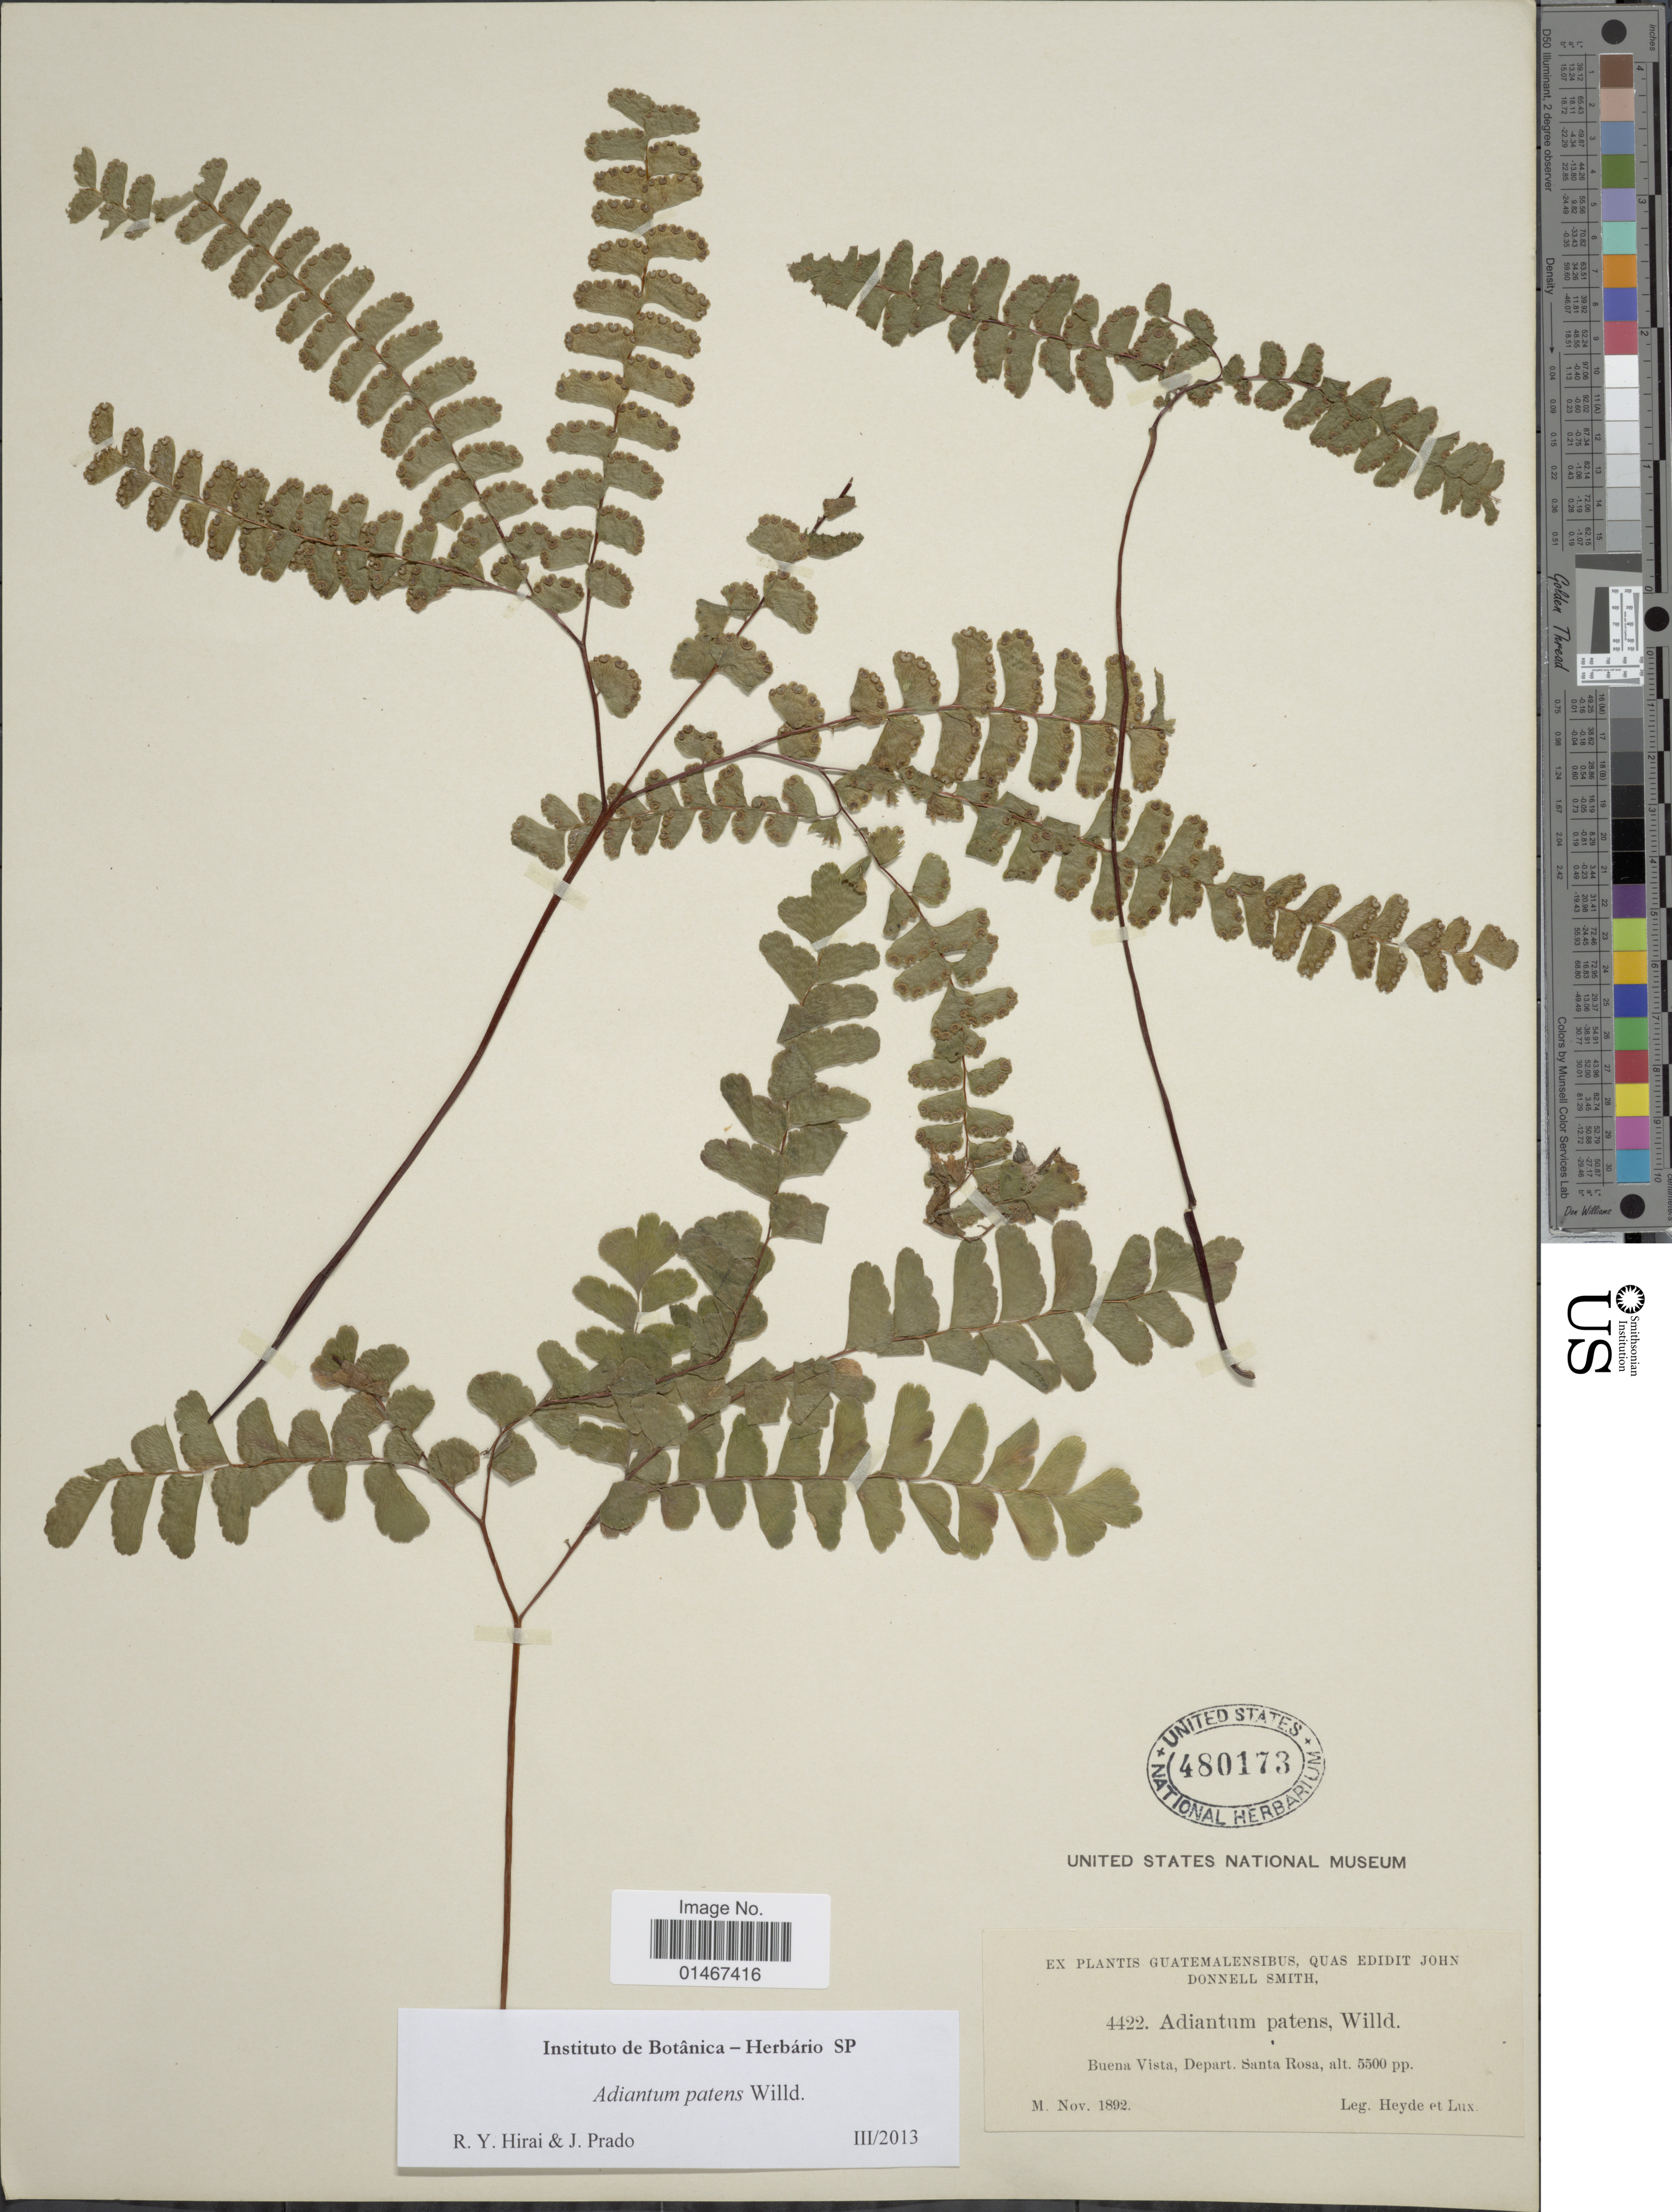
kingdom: Plantae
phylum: Tracheophyta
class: Polypodiopsida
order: Polypodiales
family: Pteridaceae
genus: Adiantum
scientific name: Adiantum patens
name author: Willd.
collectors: Heyde & Lux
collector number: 4422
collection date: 1892-11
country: Guatemala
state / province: Santa Rosa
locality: Buena Vista, Depart. Santa Rosa.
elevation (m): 1676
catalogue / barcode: US 480173